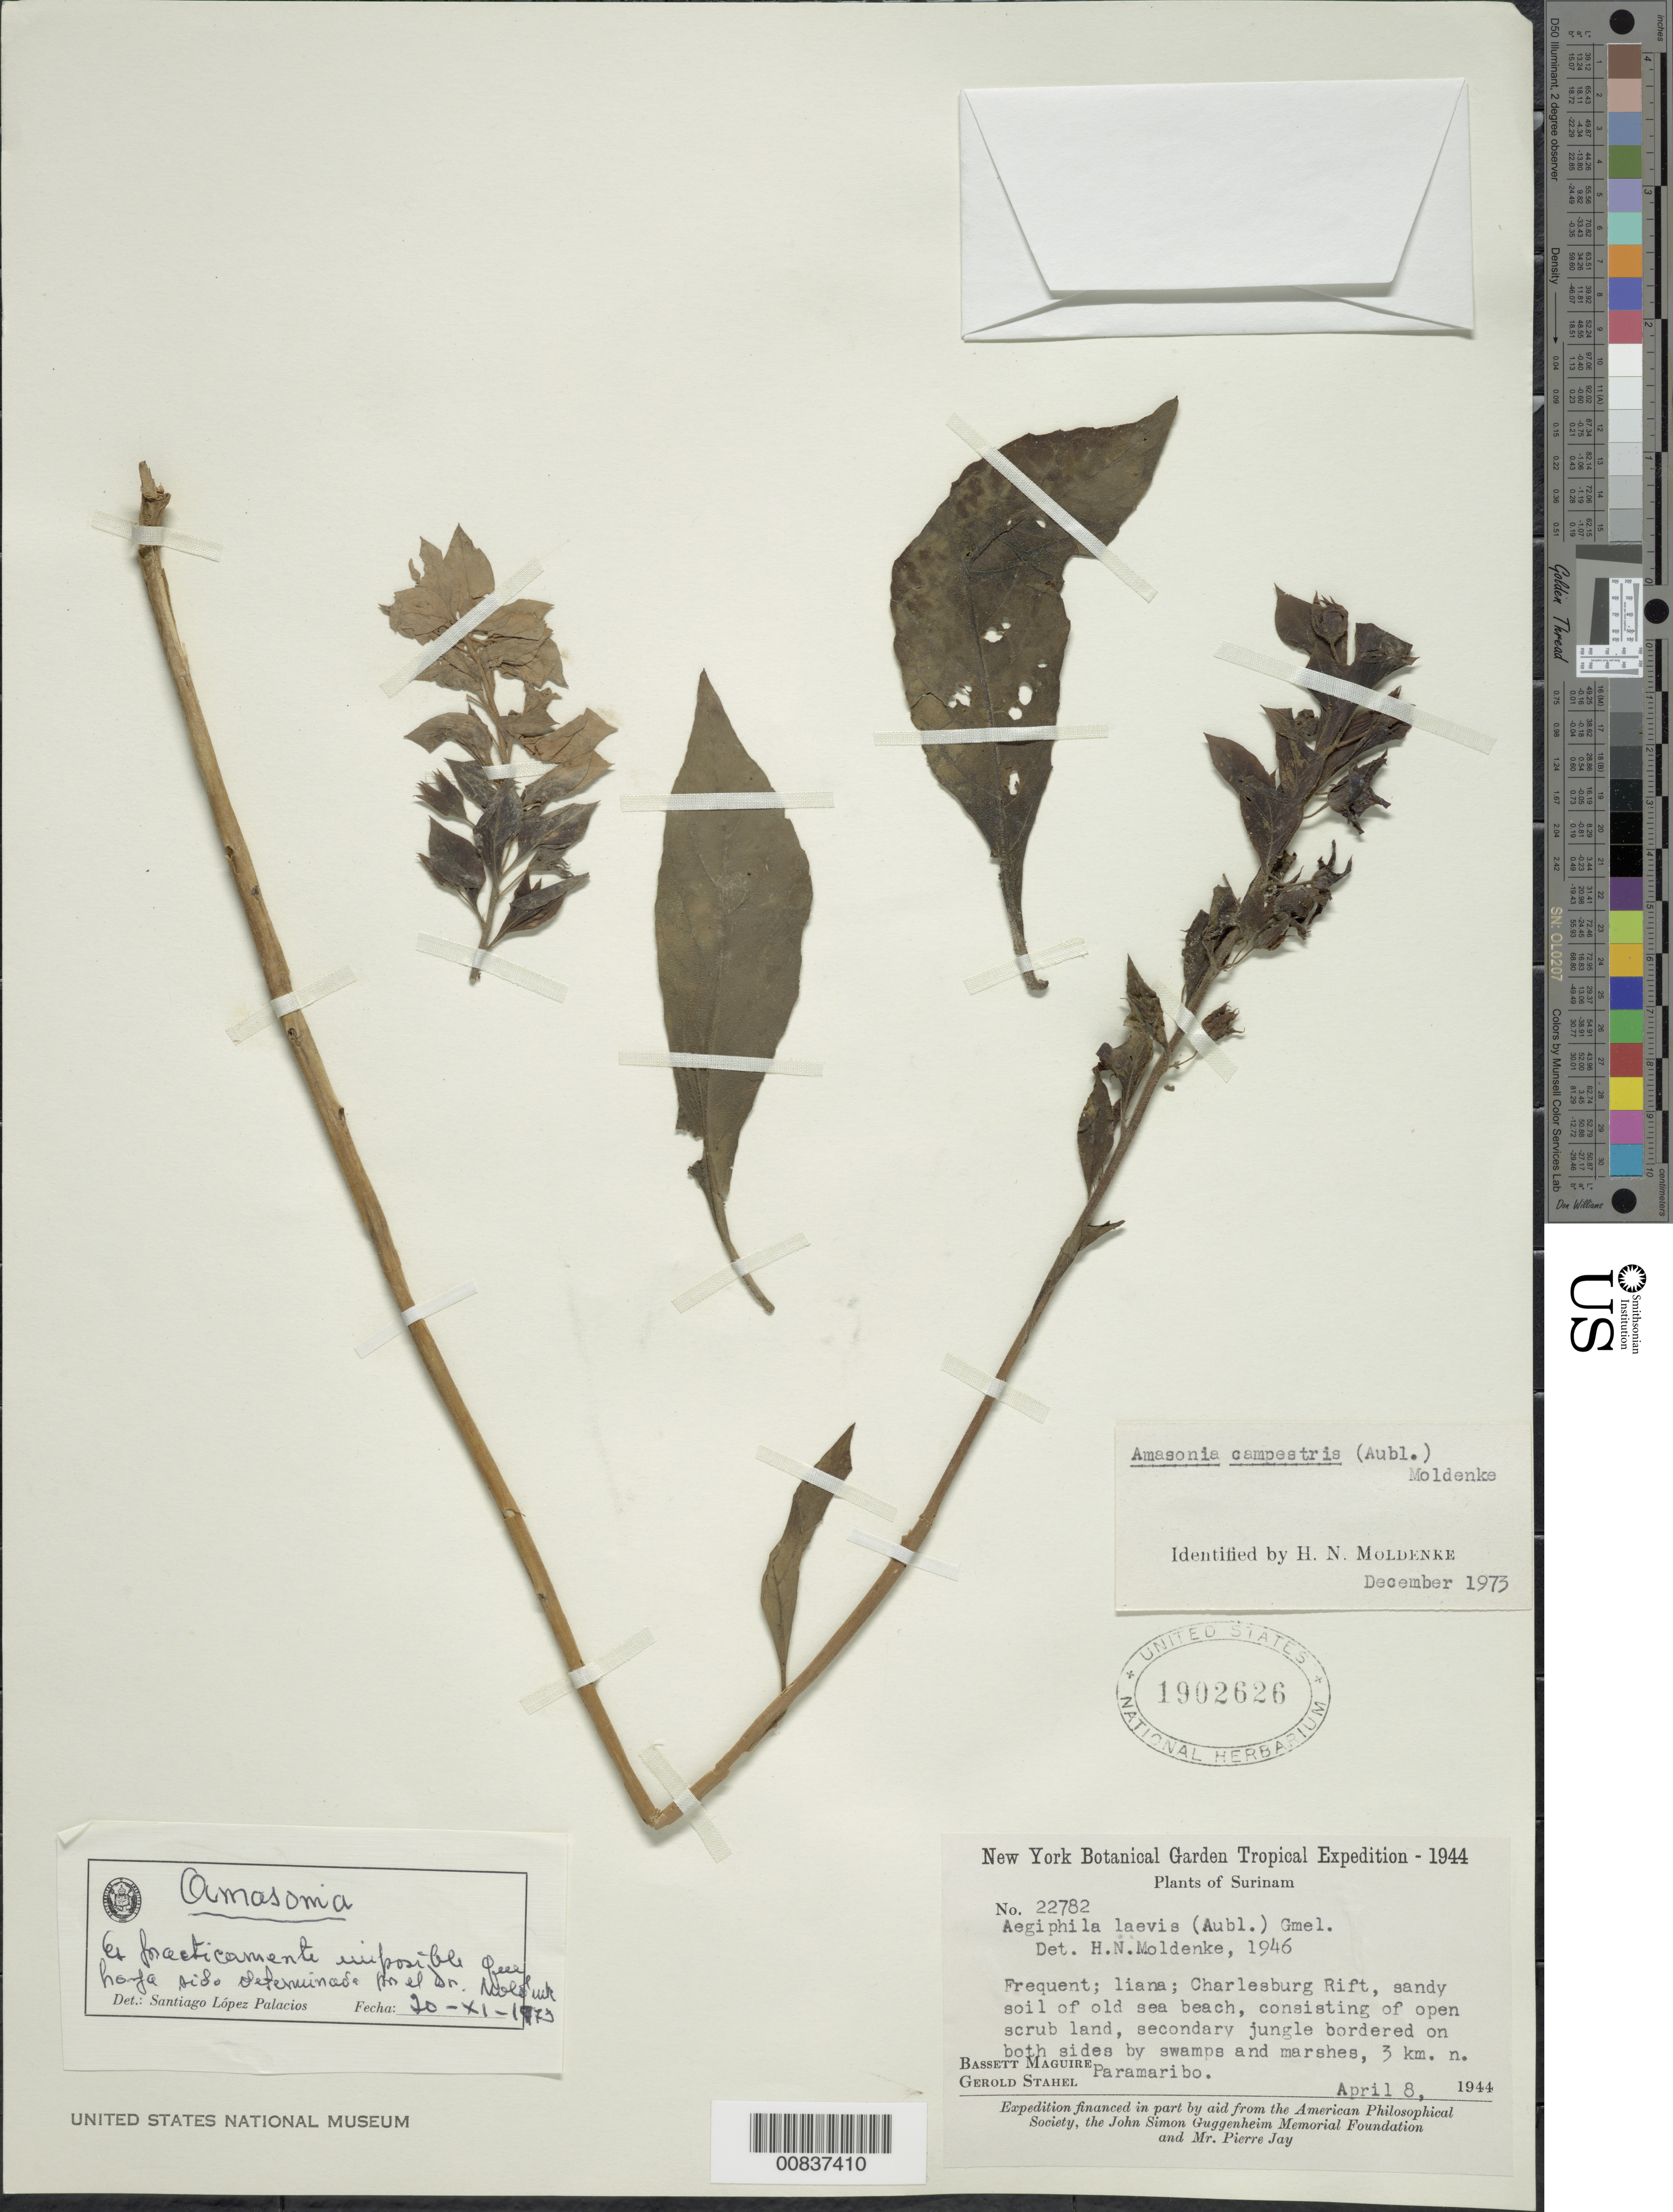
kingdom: Plantae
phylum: Tracheophyta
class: Magnoliopsida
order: Lamiales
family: Lamiaceae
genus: Amasonia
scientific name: Amasonia campestris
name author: (Aubl.) Moldenke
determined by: Moldenke, H. N.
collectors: B. Maguire & G. Stahel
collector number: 22782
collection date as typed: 8-Apr-44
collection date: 1944-04-08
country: Suriname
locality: Paramaribo, 3 km N of, Charlesburg Rift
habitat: Sandy soil of old sea beach, open scrub land, secondary bordered on both sides by swamps and marshes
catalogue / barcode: US 1902626